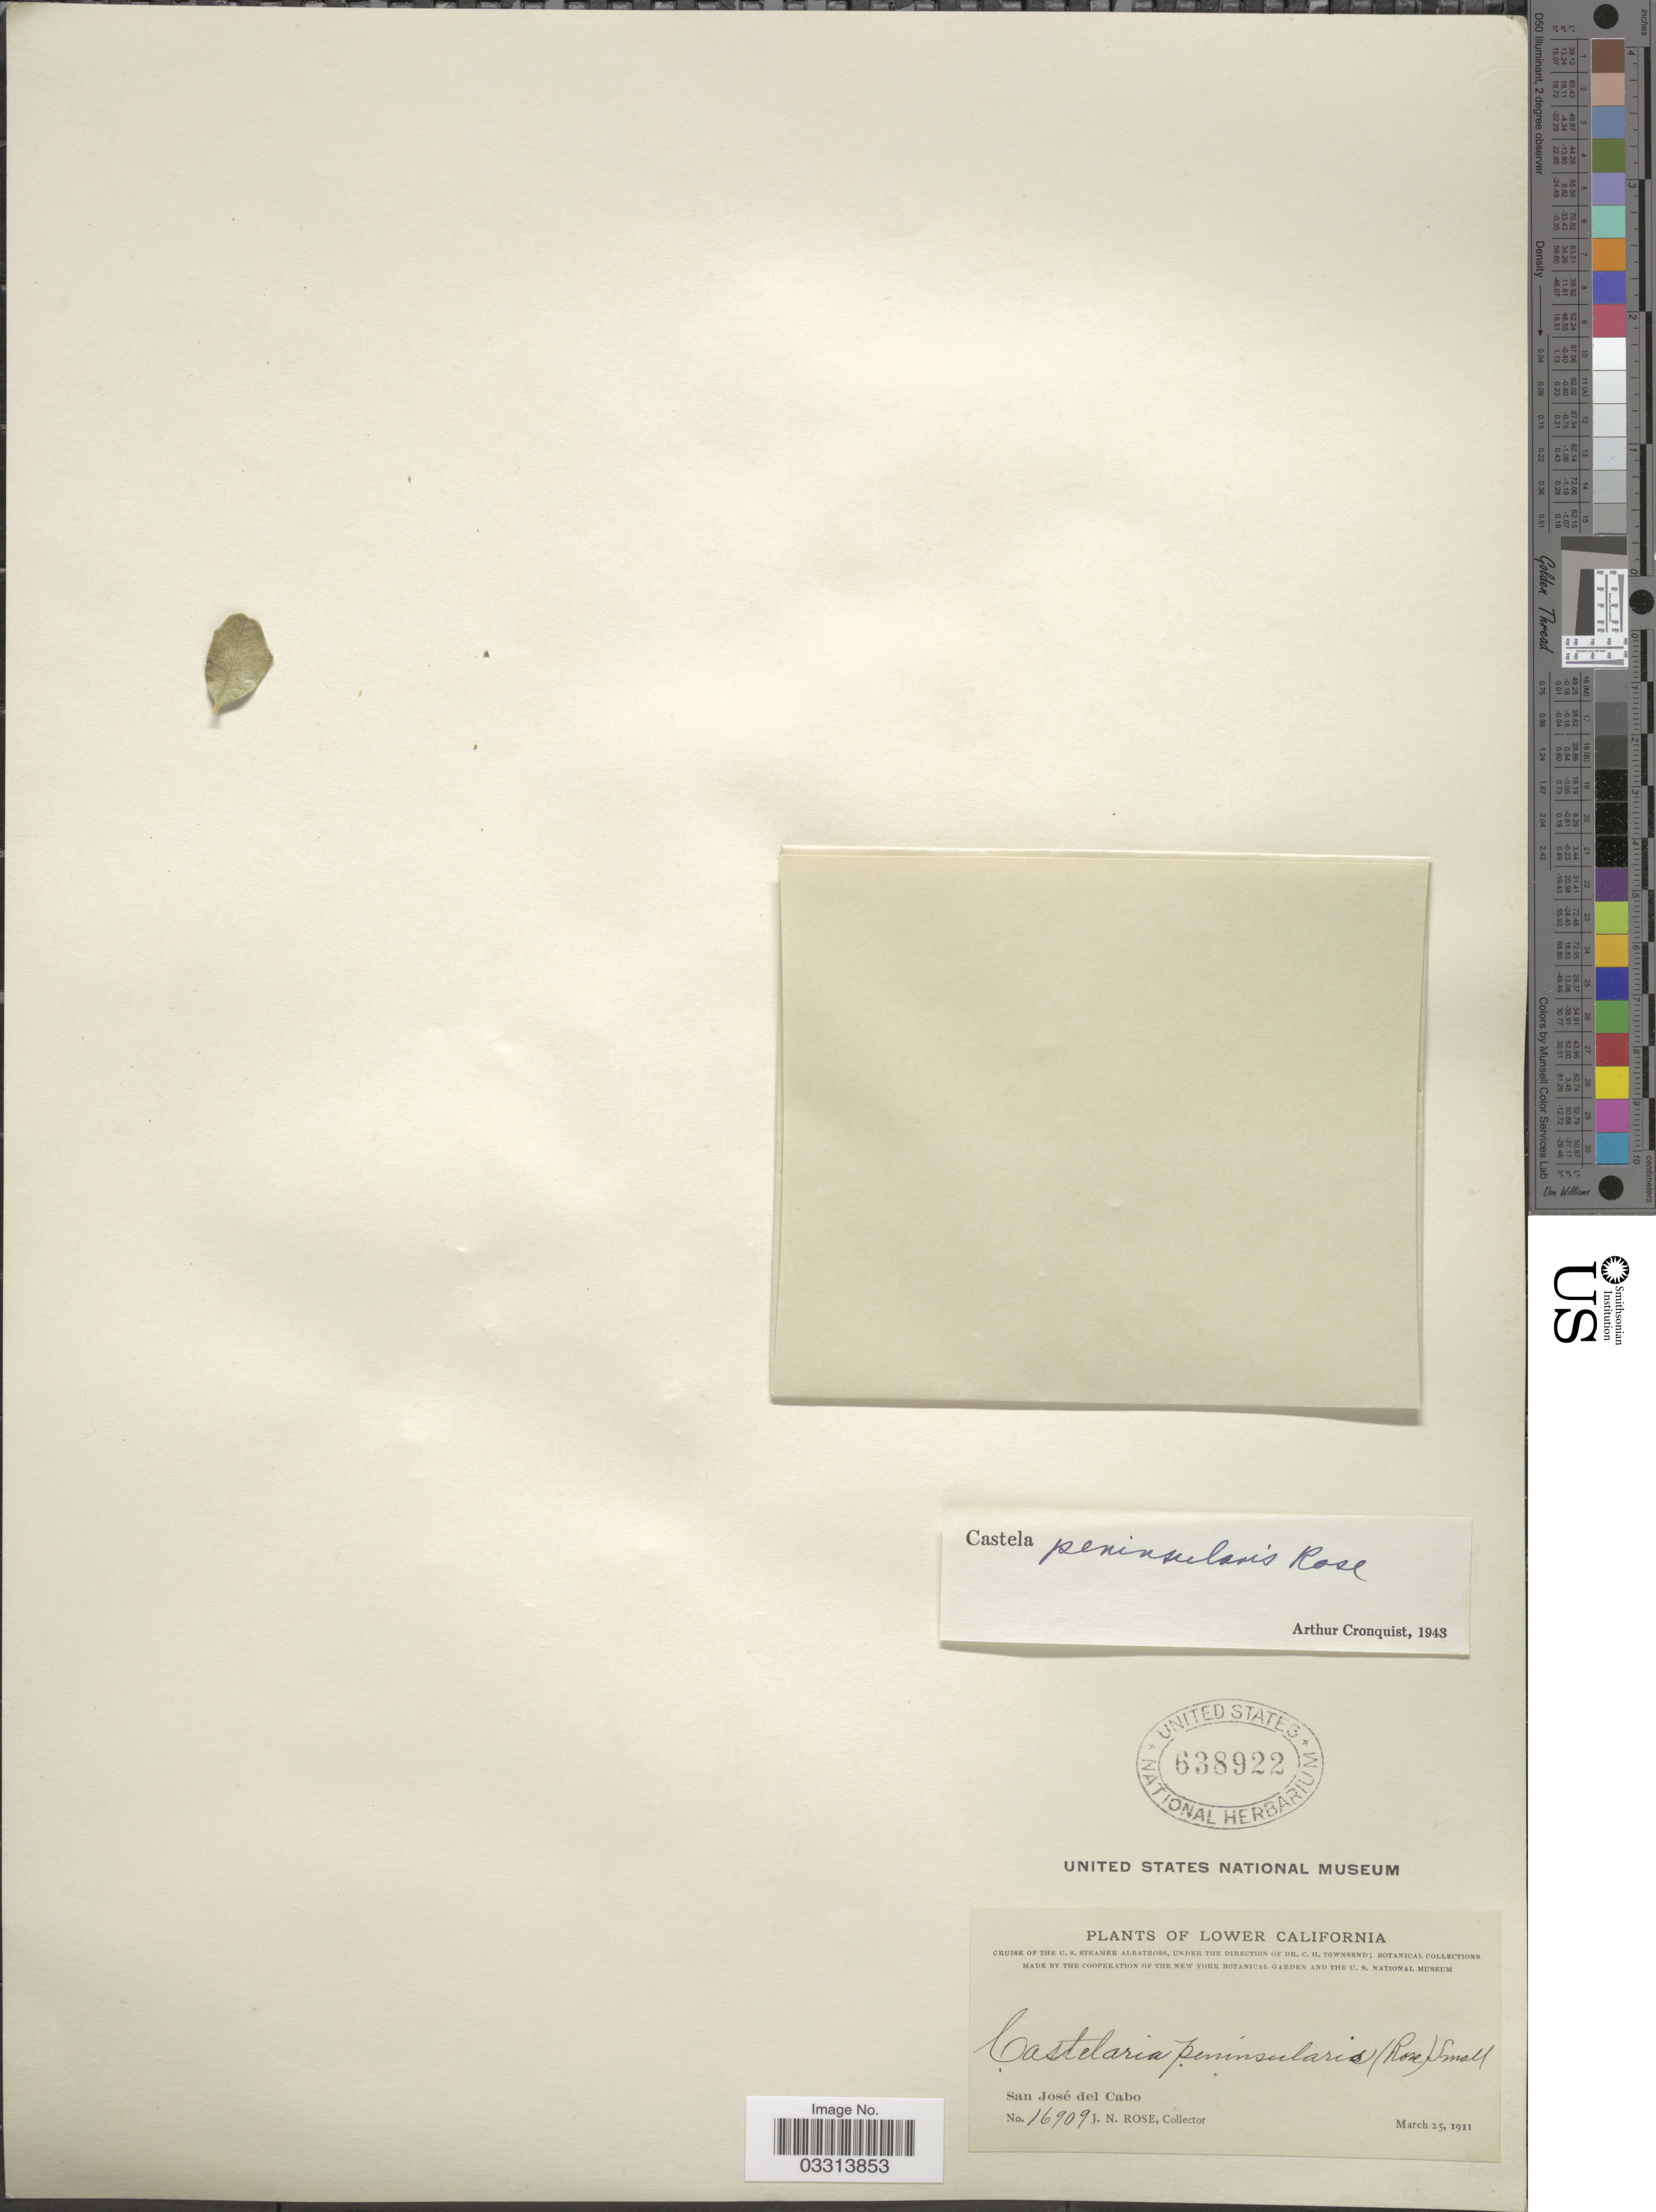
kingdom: Plantae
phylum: Tracheophyta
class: Magnoliopsida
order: Sapindales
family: Simaroubaceae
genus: Castela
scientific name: Castela peninsularis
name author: Rose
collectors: J. N. Rose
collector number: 16909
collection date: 1911-03-25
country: Mexico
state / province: Baja California Sur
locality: Lower California, San José del Cabo.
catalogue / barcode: US 638922